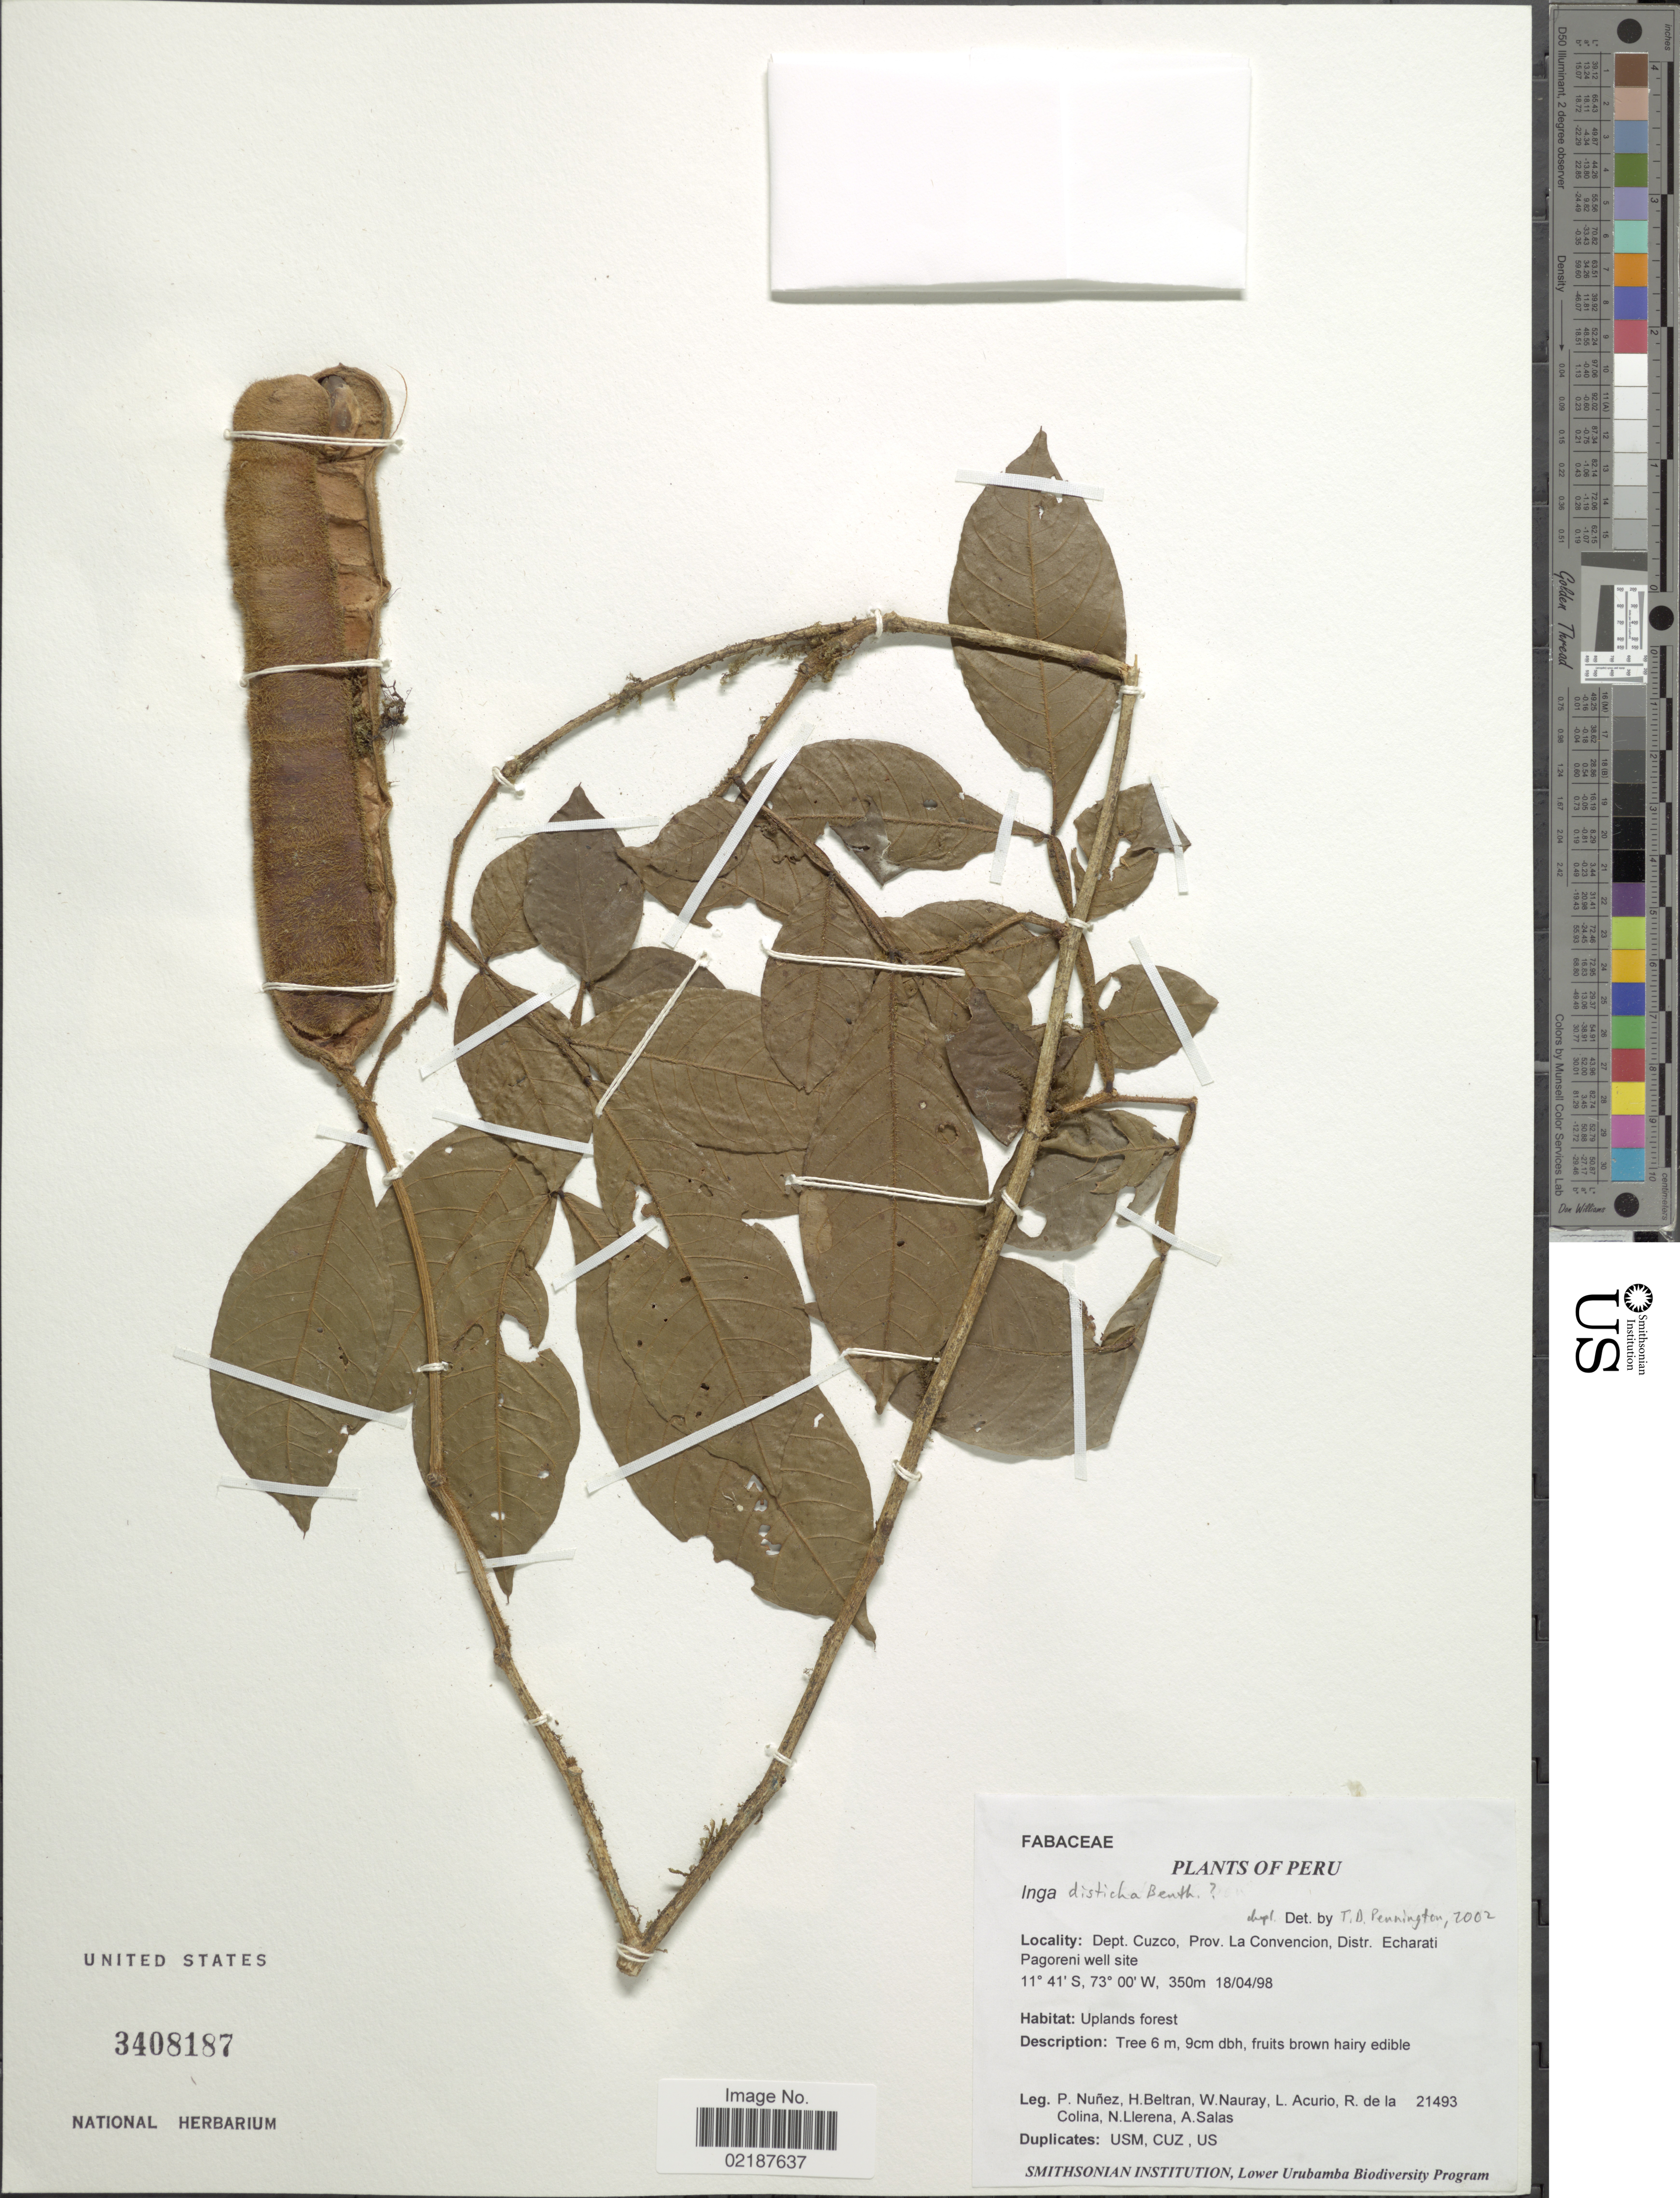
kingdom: Plantae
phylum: Tracheophyta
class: Magnoliopsida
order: Fabales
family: Fabaceae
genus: Inga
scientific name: Inga disticha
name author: Benth.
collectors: P. Nuñez V., H. Beltran, W. Nauray, L. Acurio & et al.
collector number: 21493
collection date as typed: Transcribed d/m/y: 18/4/98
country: Peru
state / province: Cusco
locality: Dept. Cuzco, Prov. La Convencion, Distr. Echarati, Pagoreni well site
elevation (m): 350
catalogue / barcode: US 3408187